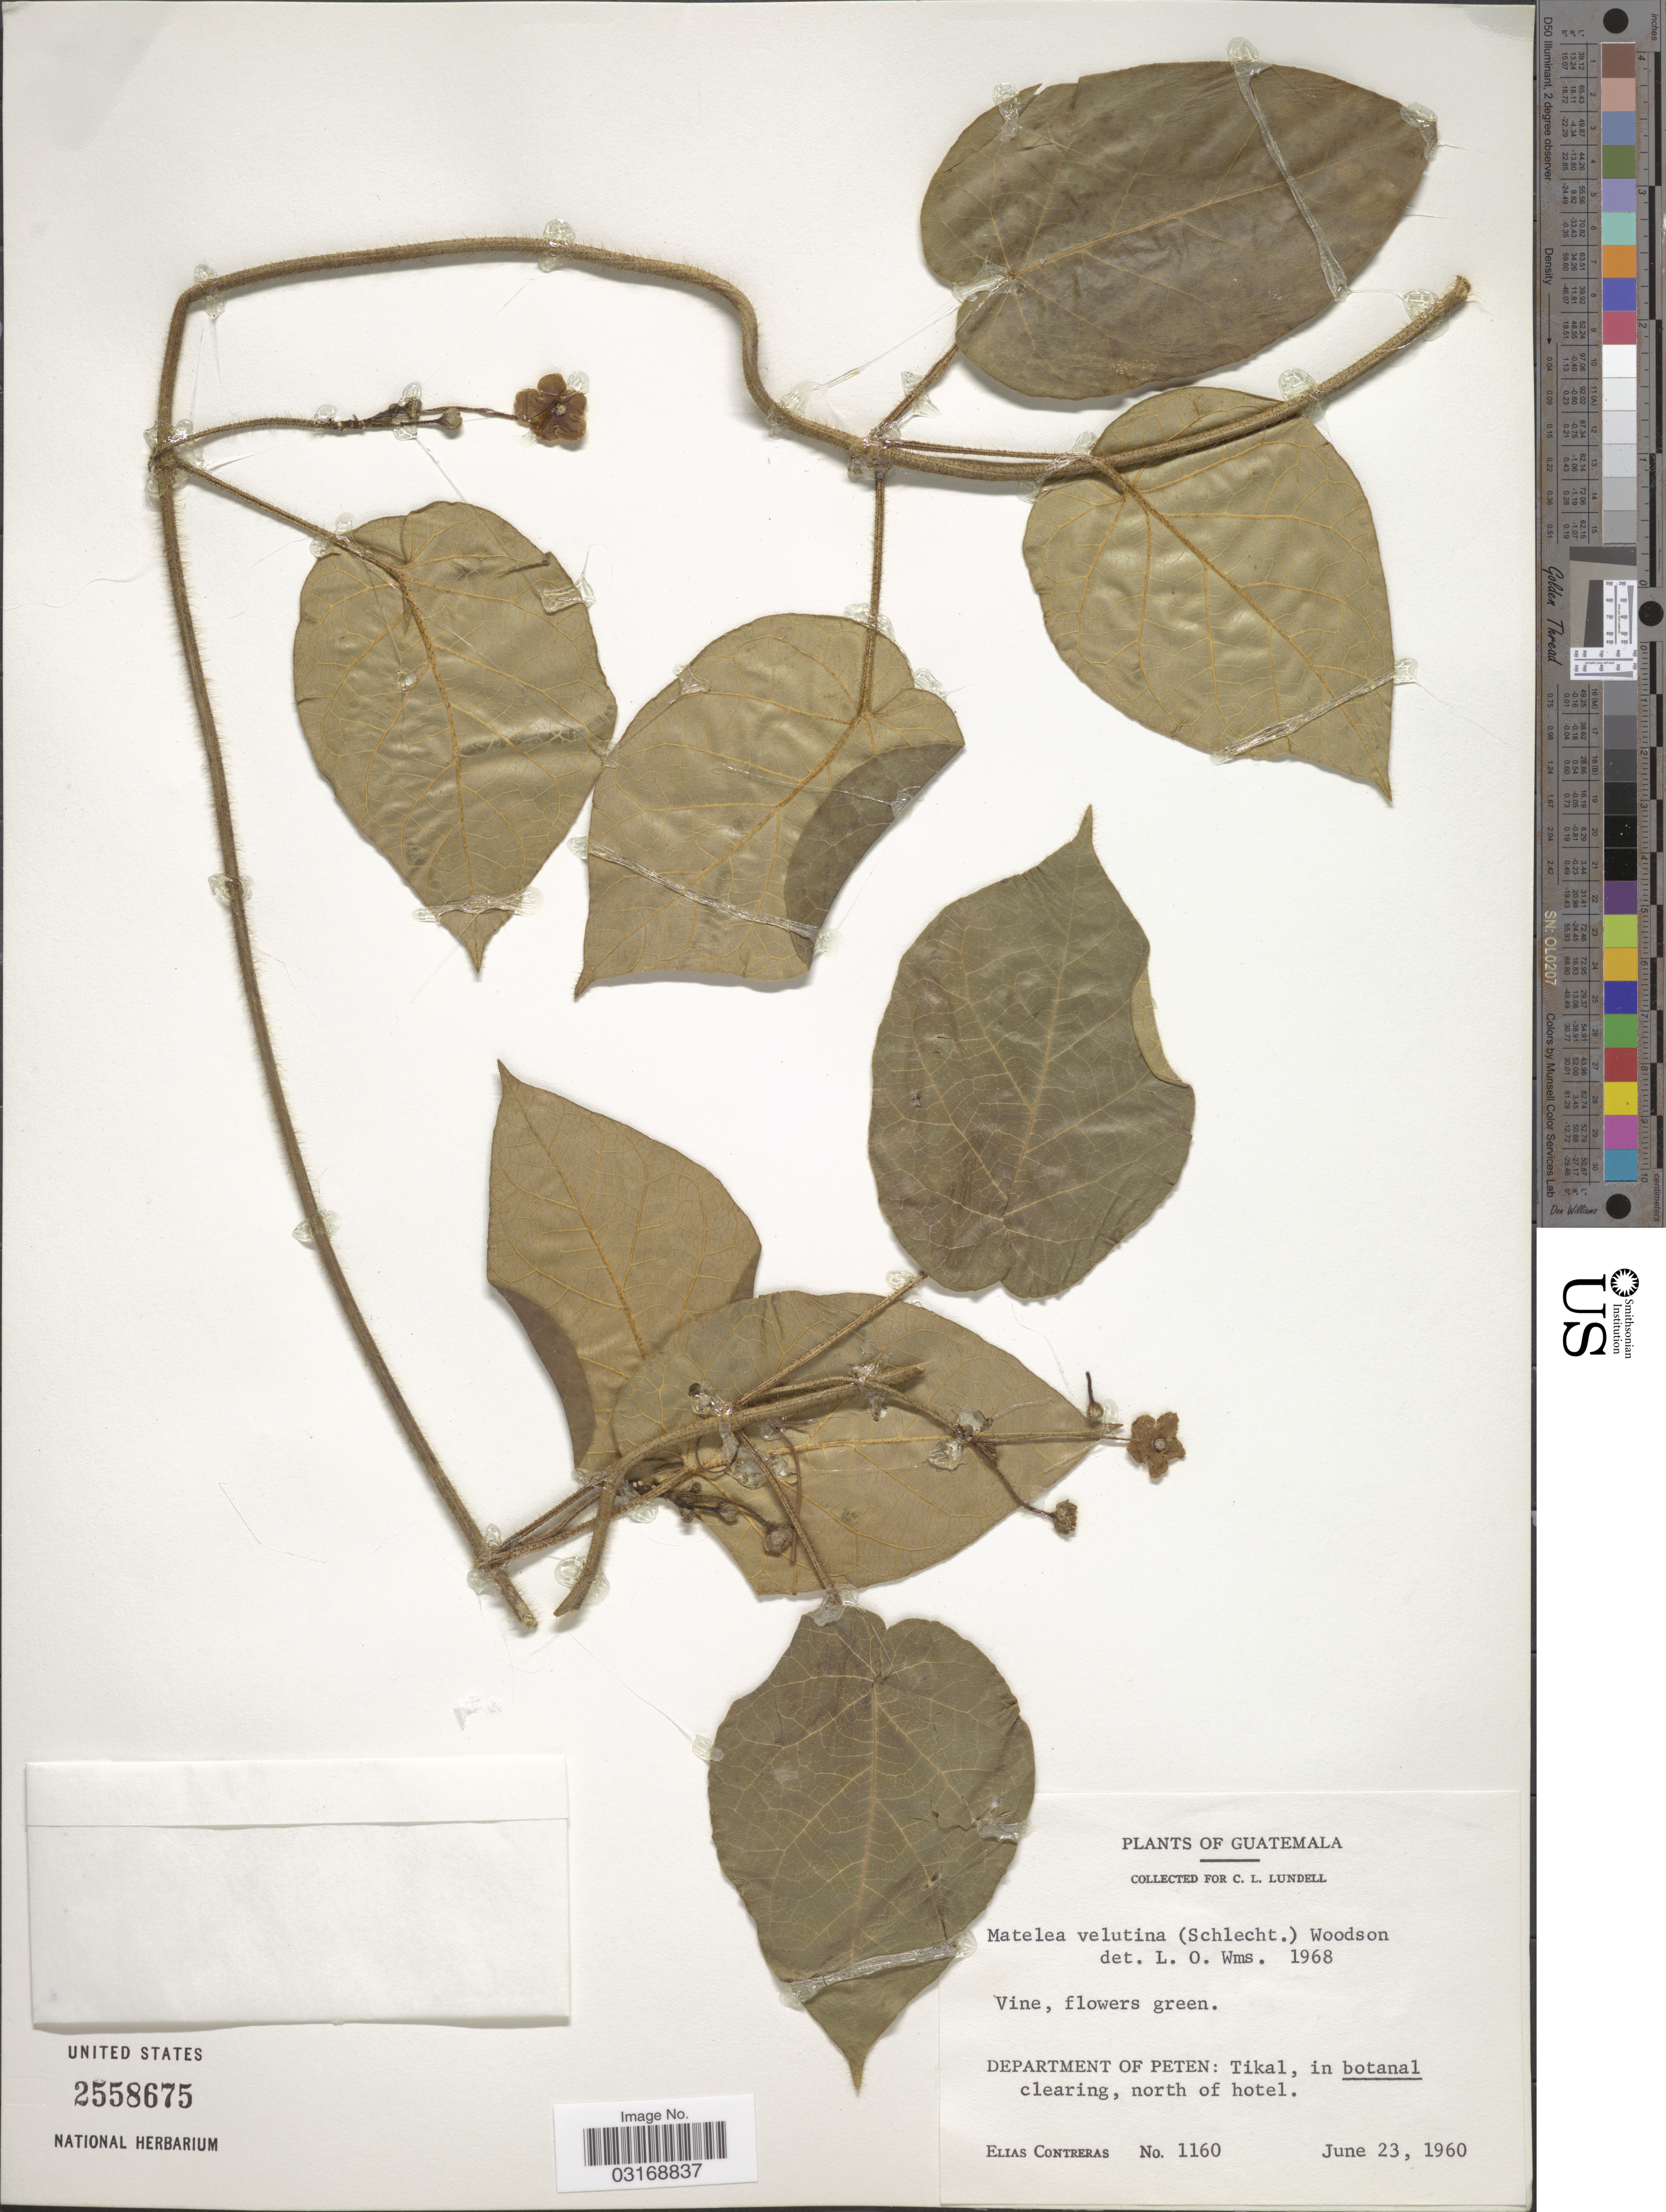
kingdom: Plantae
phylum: Tracheophyta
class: Magnoliopsida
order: Gentianales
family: Apocynaceae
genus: Matelea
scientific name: Matelea velutina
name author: (Schltdl.) Woodson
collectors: E. Contreras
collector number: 1160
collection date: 1960-06-23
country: Guatemala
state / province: El Petén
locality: Department of Peten: Tikal, in botanal clearing, north of hotel.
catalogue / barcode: US 2558675